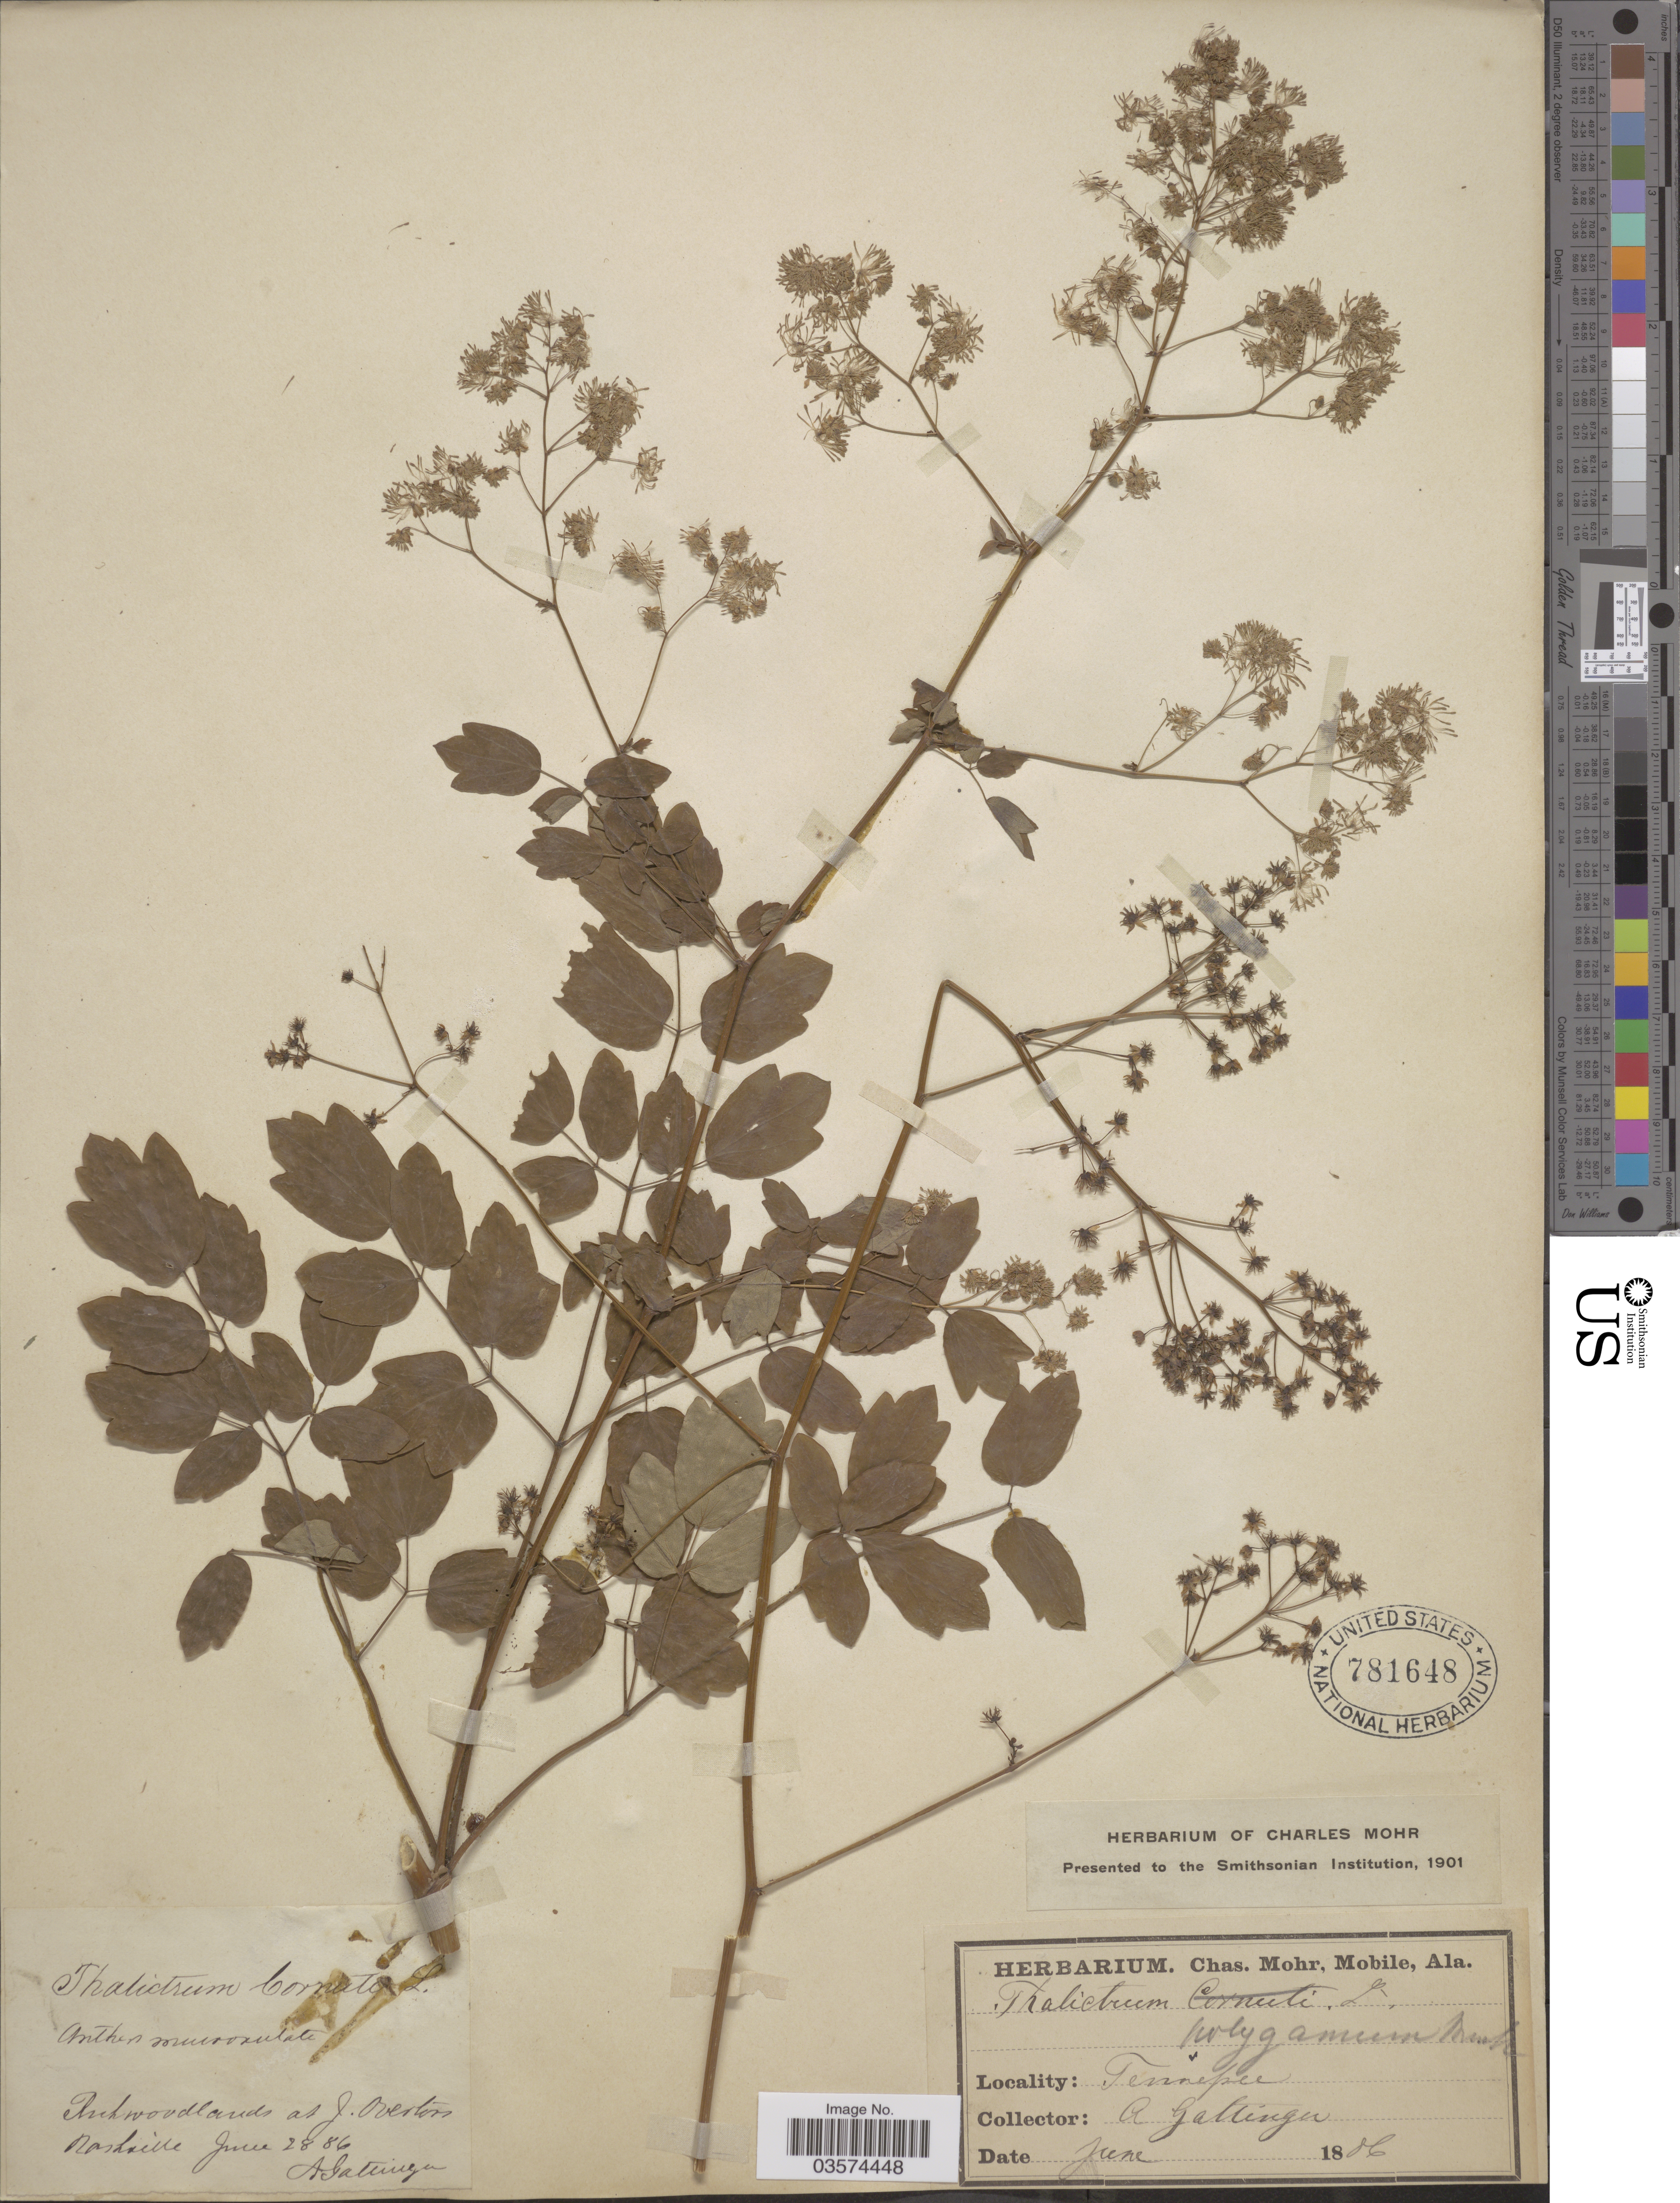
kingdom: Plantae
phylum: Tracheophyta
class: Magnoliopsida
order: Ranunculales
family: Ranunculaceae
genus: Thalictrum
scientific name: Thalictrum pubescens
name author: Pursh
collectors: A. Gattinger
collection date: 1886-06-28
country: United States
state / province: Tennessee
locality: Richwoodlands as J. Overton Nashville.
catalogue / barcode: US 781648